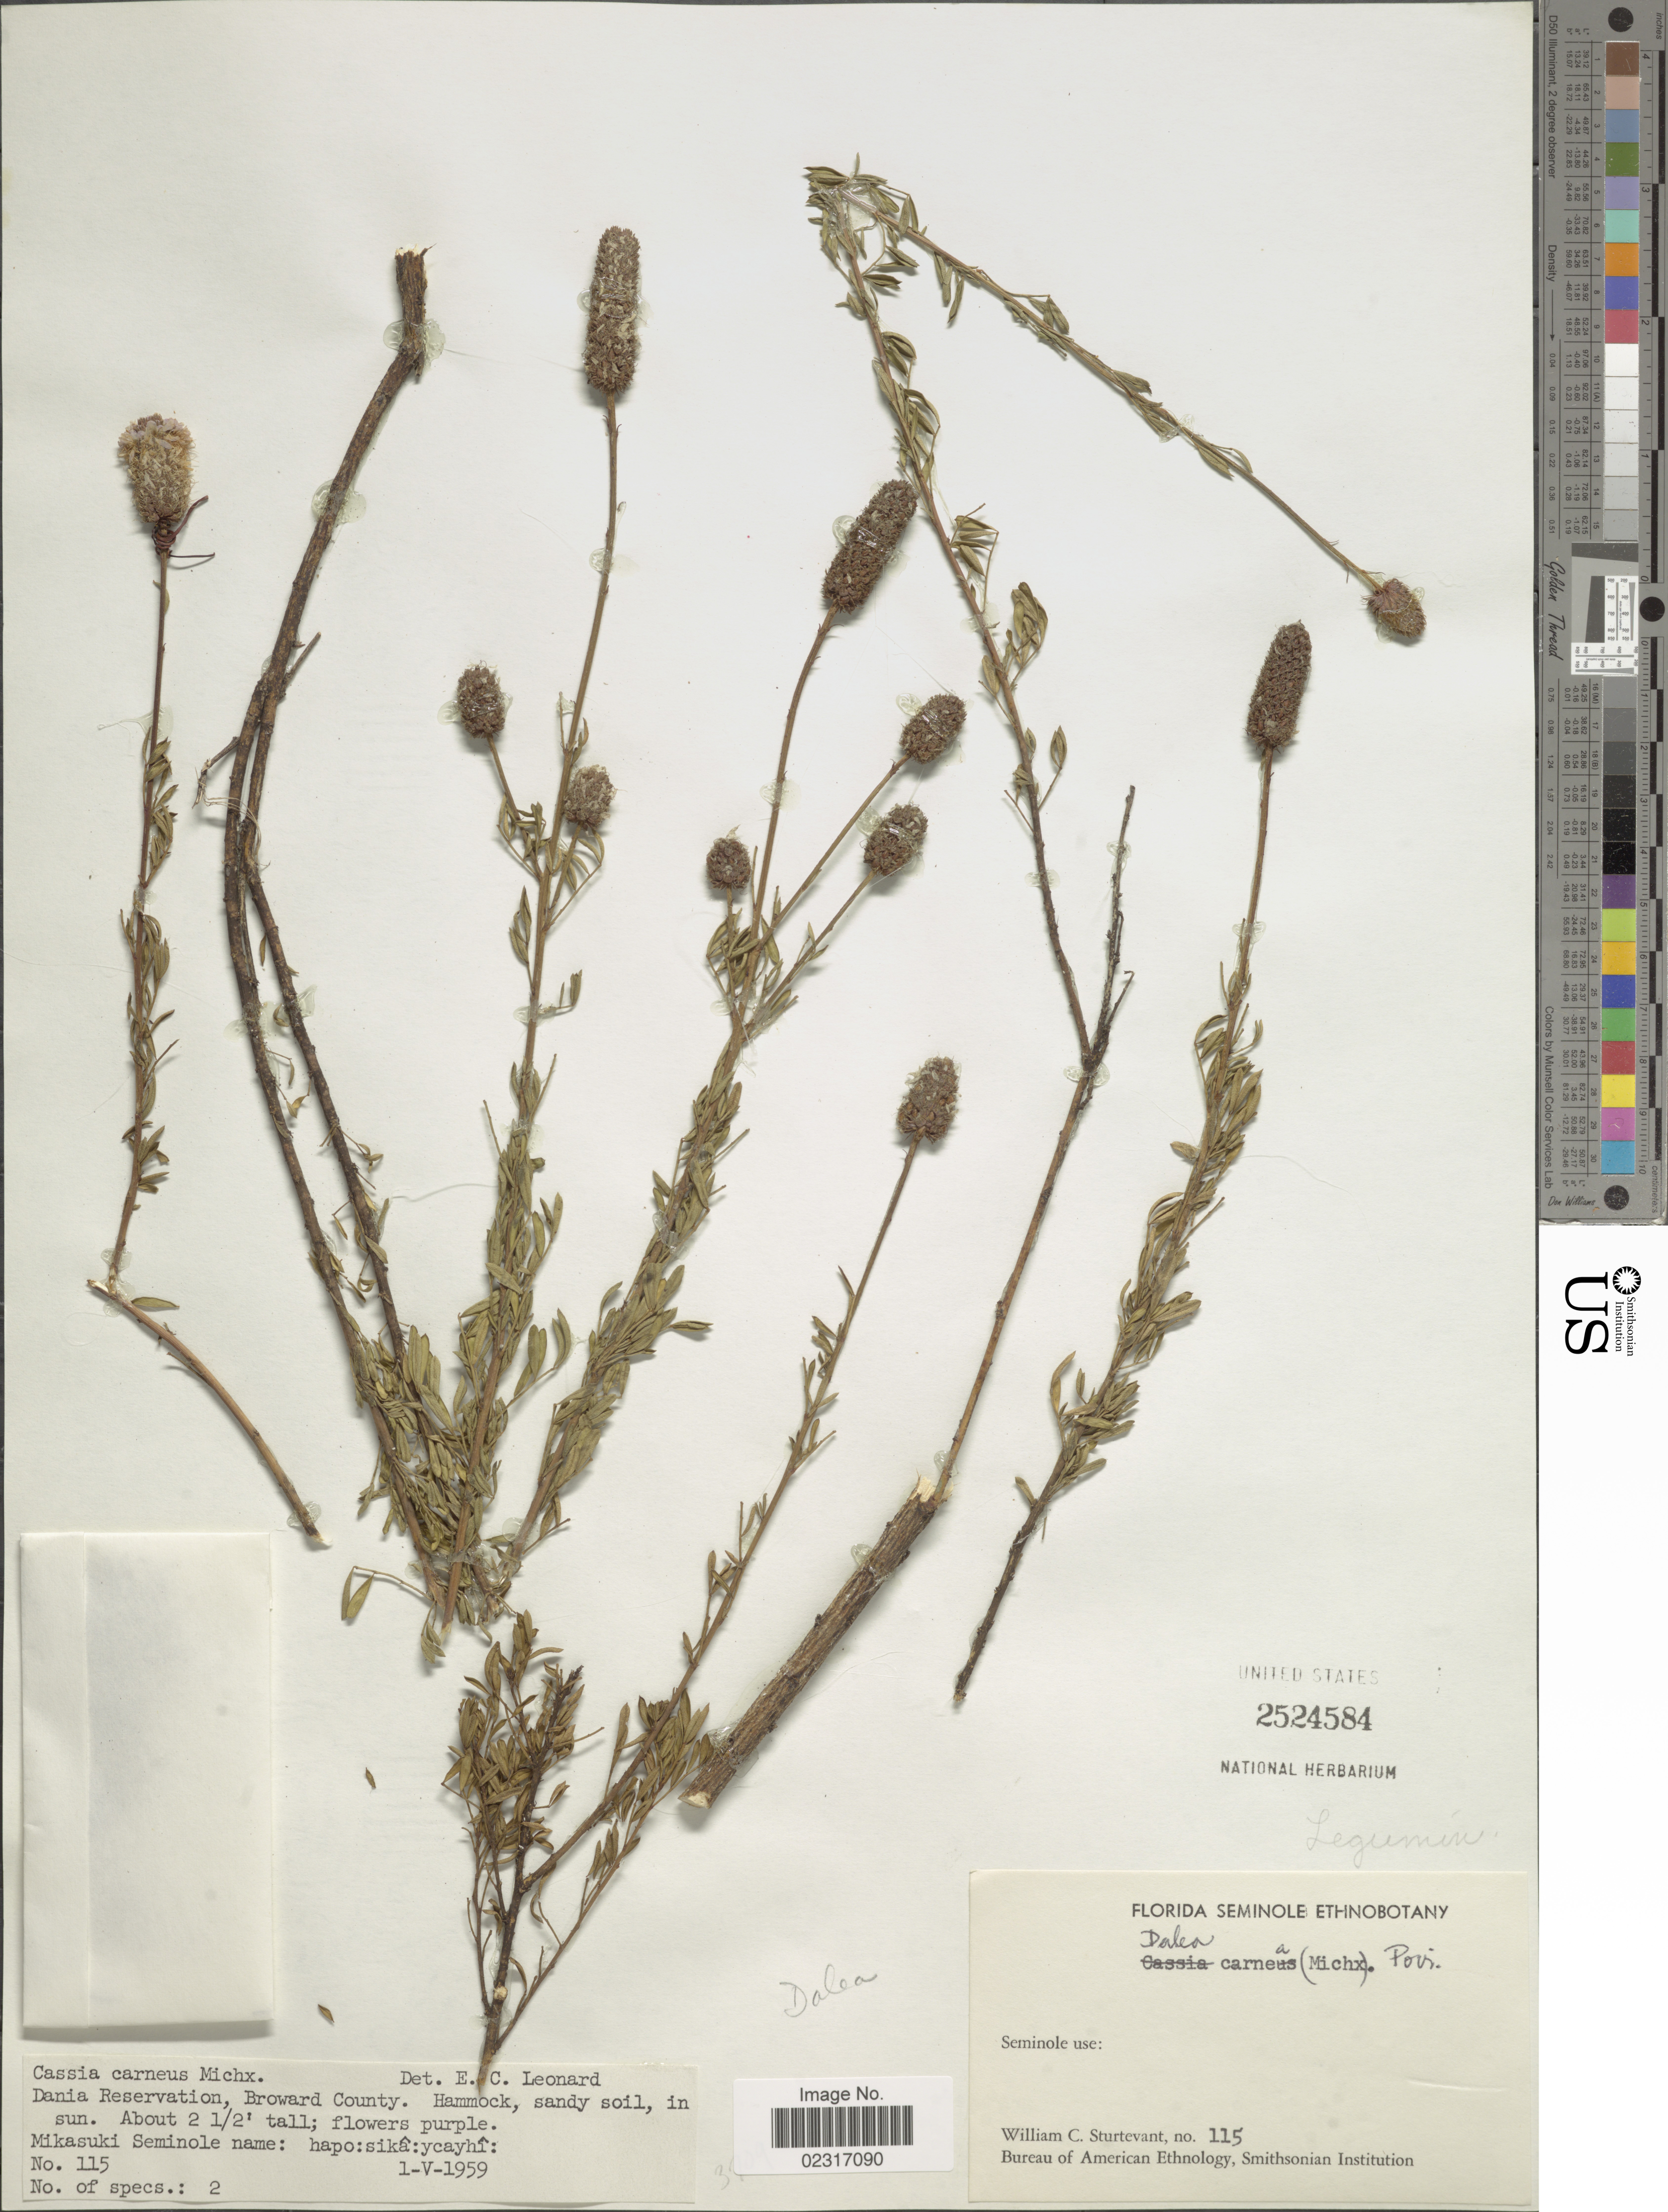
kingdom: Plantae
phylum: Tracheophyta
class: Magnoliopsida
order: Fabales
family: Fabaceae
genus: Dalea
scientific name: Dalea carnea var. carnea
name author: (Michx.) Poir.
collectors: W. Sturtevant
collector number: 115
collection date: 1959-05-01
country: United States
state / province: Florida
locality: Dania Reservation, Broward County.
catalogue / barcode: US 2524584